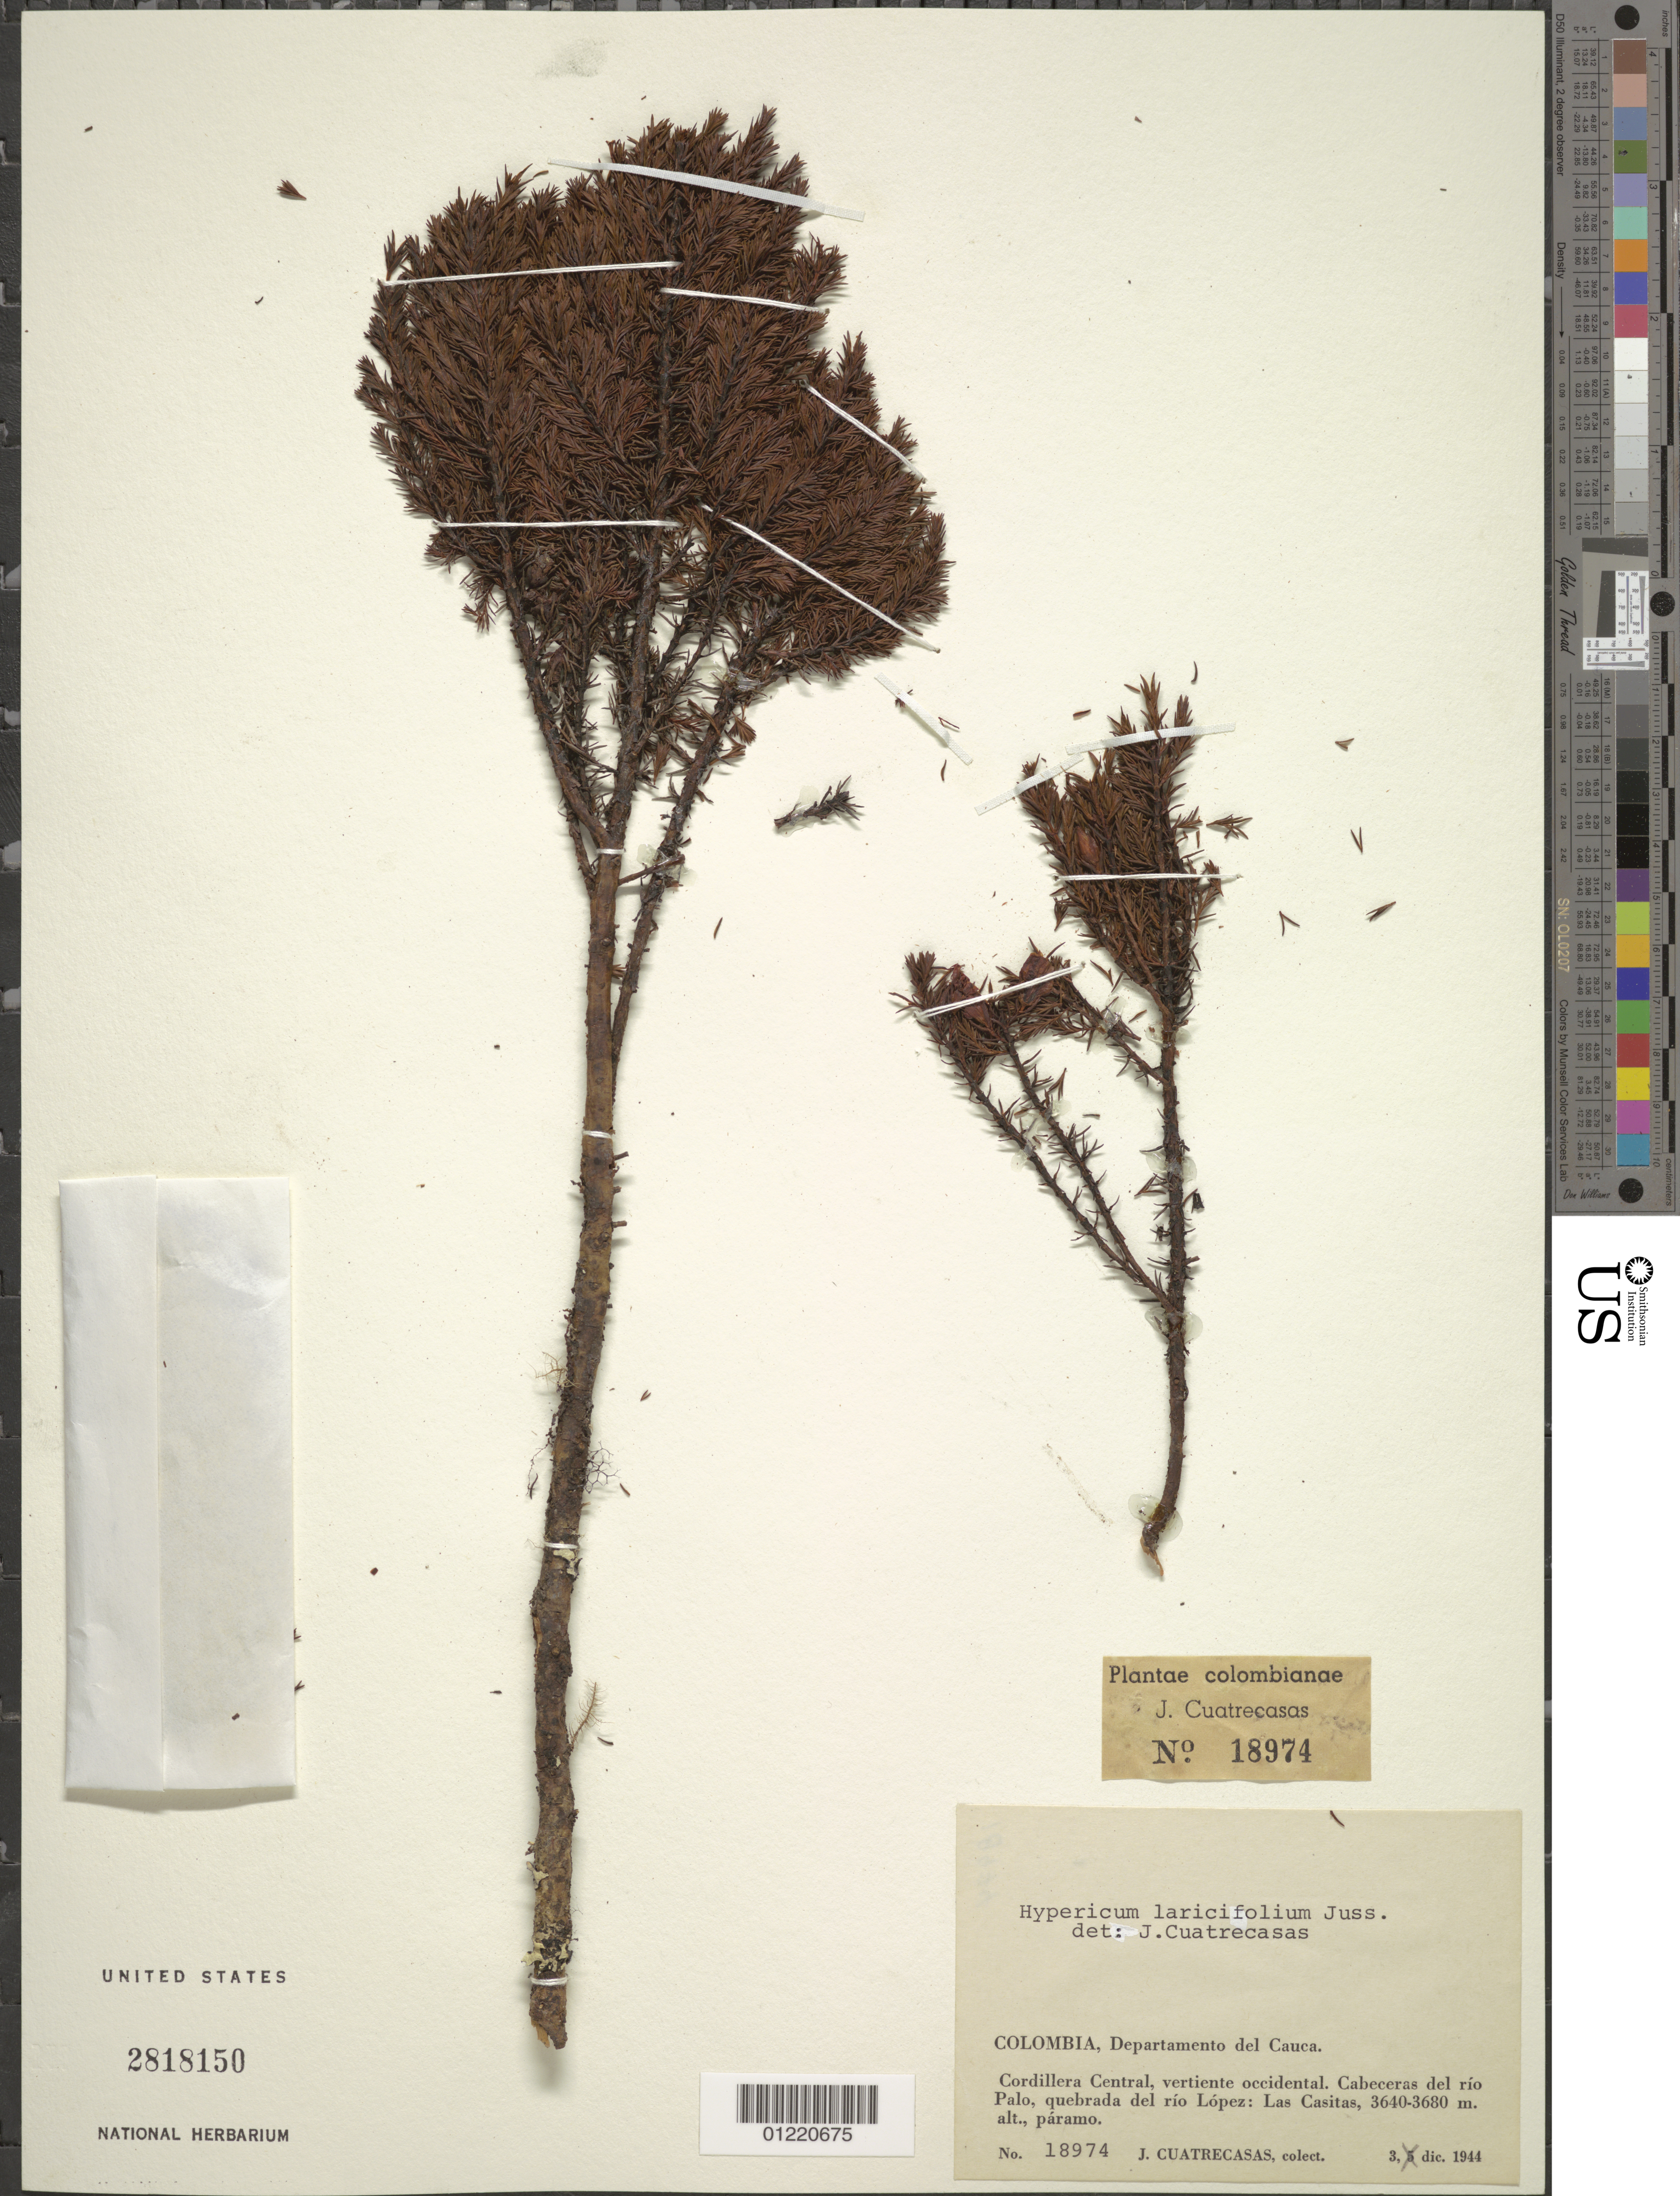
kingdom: Plantae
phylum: Tracheophyta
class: Magnoliopsida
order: Malpighiales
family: Hypericaceae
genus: Hypericum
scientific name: Hypericum laricifolium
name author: Juss.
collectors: J. Cuatrecasas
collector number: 18974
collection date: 1944-12-03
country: Colombia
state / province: Cauca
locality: Cordillera Central, vertiente occidental, Cabeceras del rio Palo, Quebrada del río Lopez: Las Casitas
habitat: Paramo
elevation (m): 3640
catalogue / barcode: US 2818150